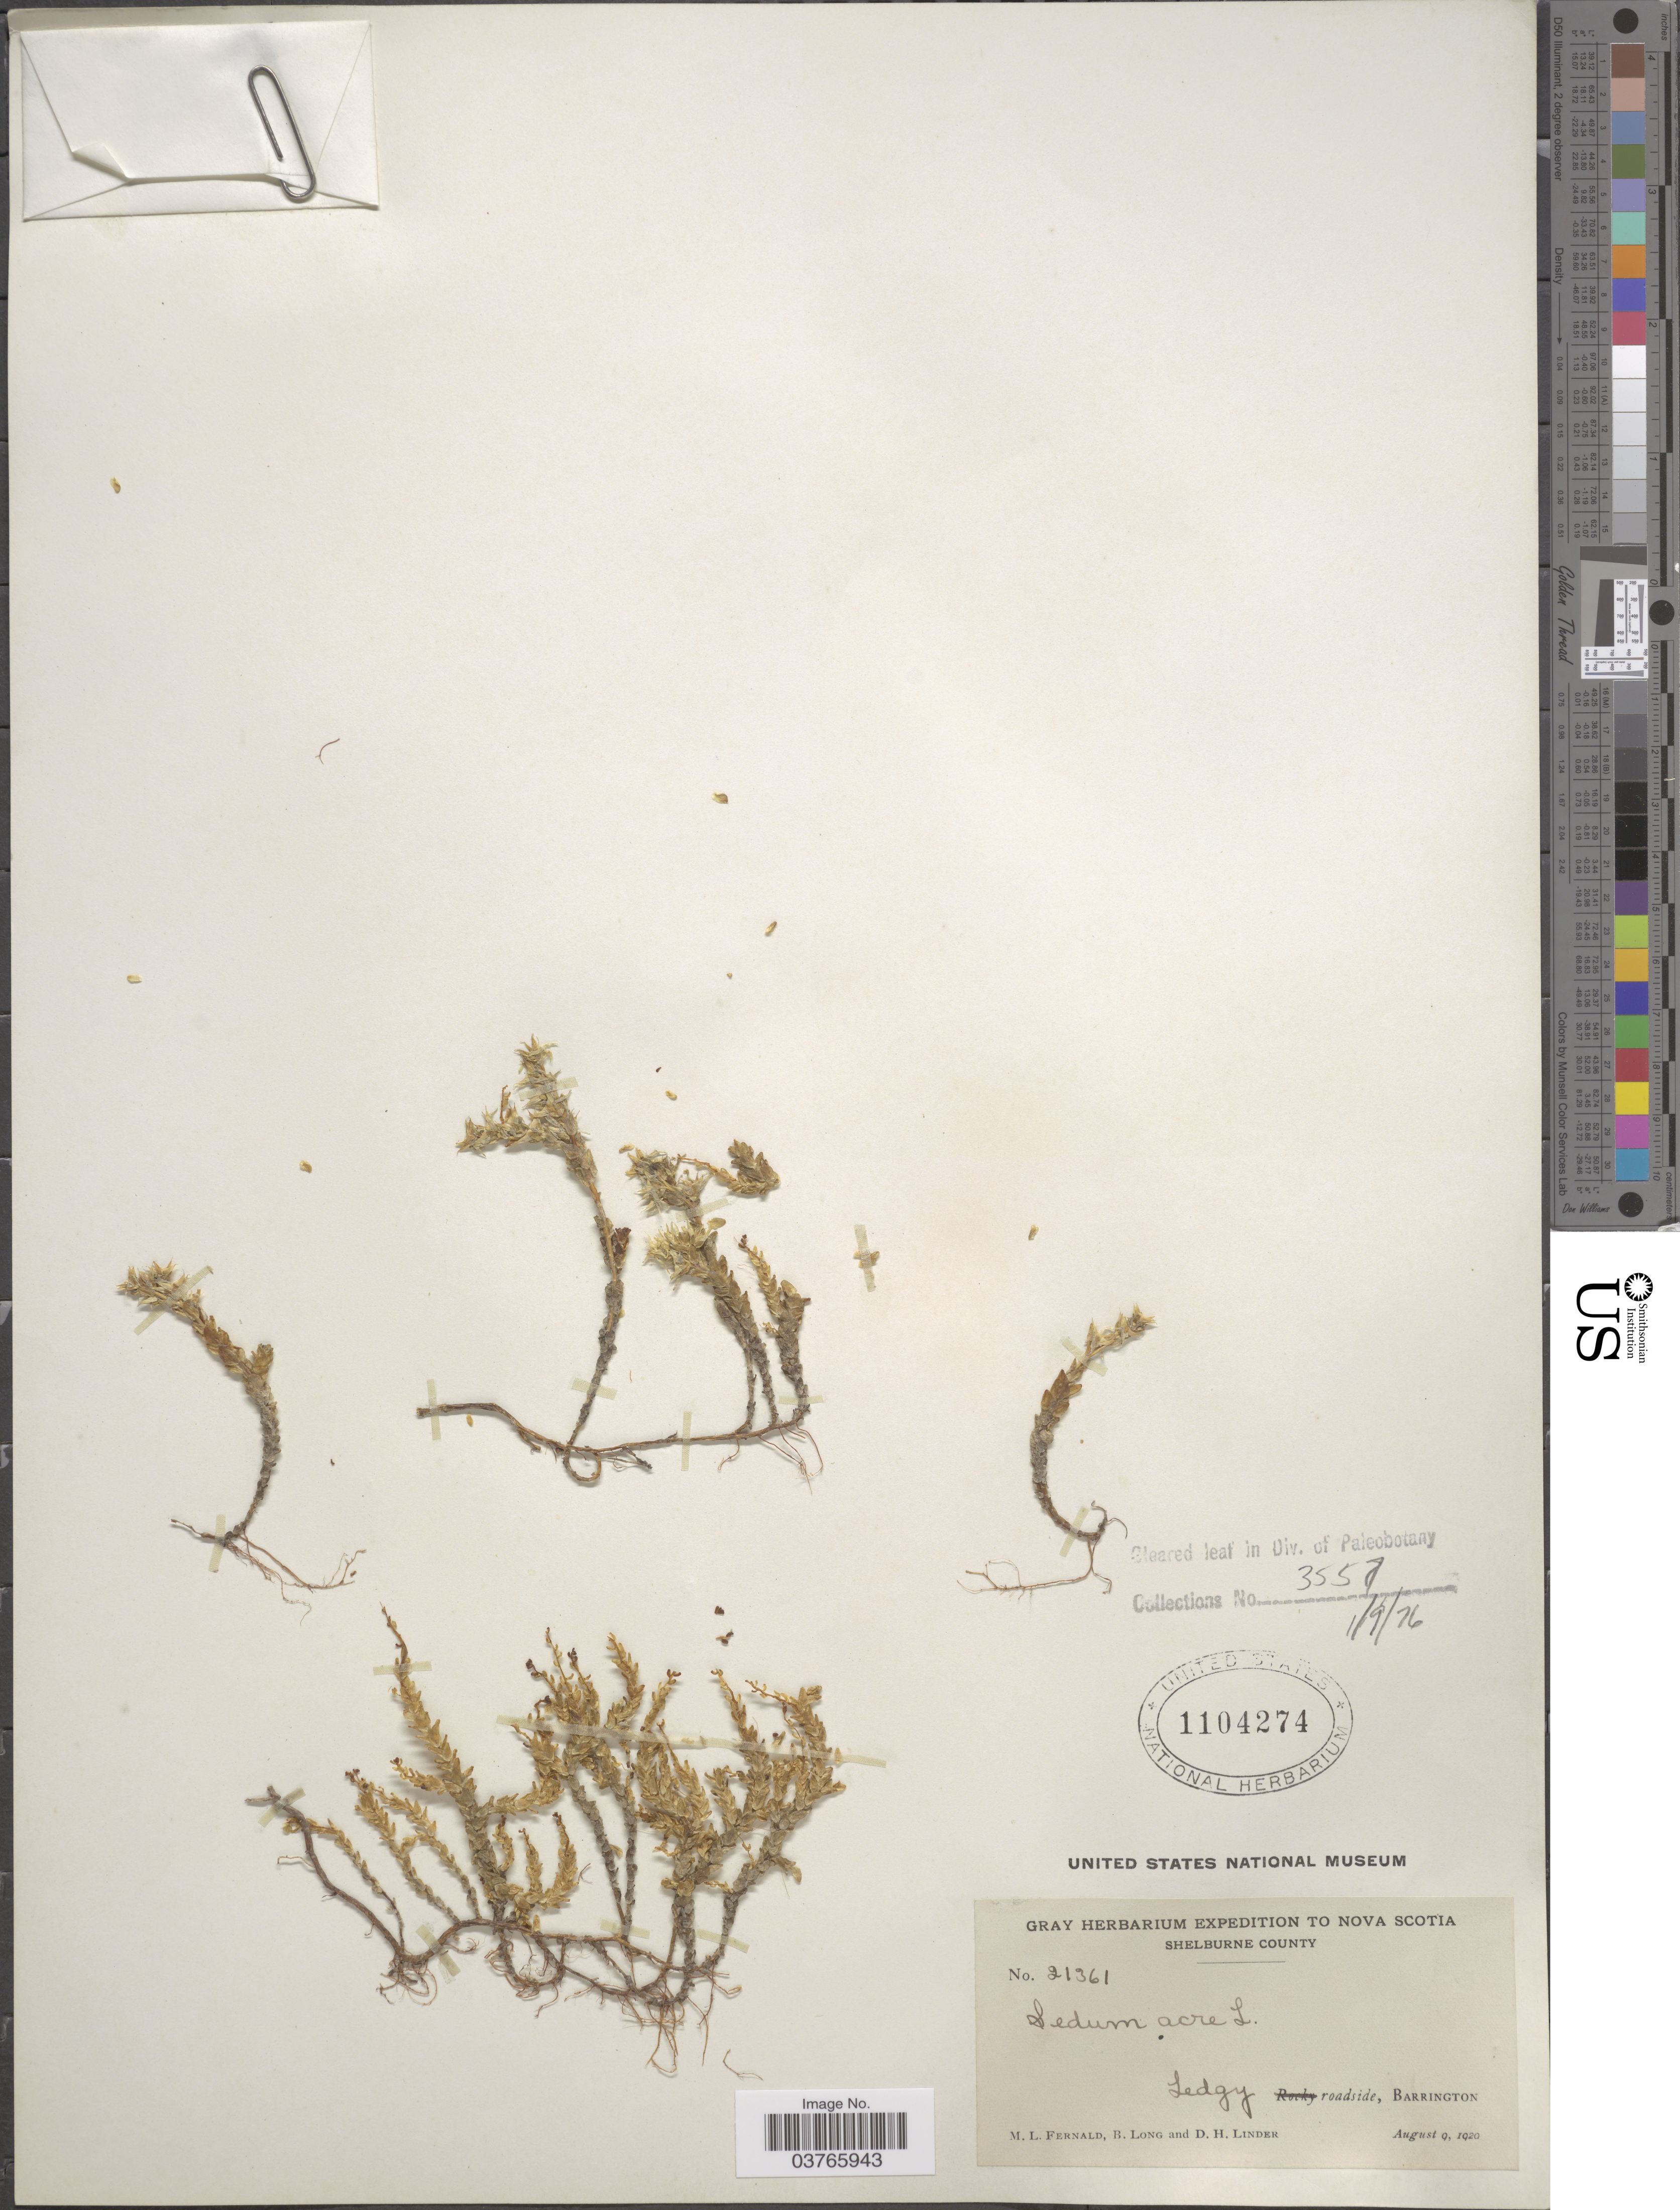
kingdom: Plantae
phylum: Tracheophyta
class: Magnoliopsida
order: Saxifragales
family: Crassulaceae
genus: Sedum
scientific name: Sedum acre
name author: L.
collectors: M. L. Fernald, B. Long & D. Linder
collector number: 21361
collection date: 1920-08-09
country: Canada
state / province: Nova Scotia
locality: Shelburne County. Ledgy roadside, Barrington.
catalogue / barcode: US 1104274